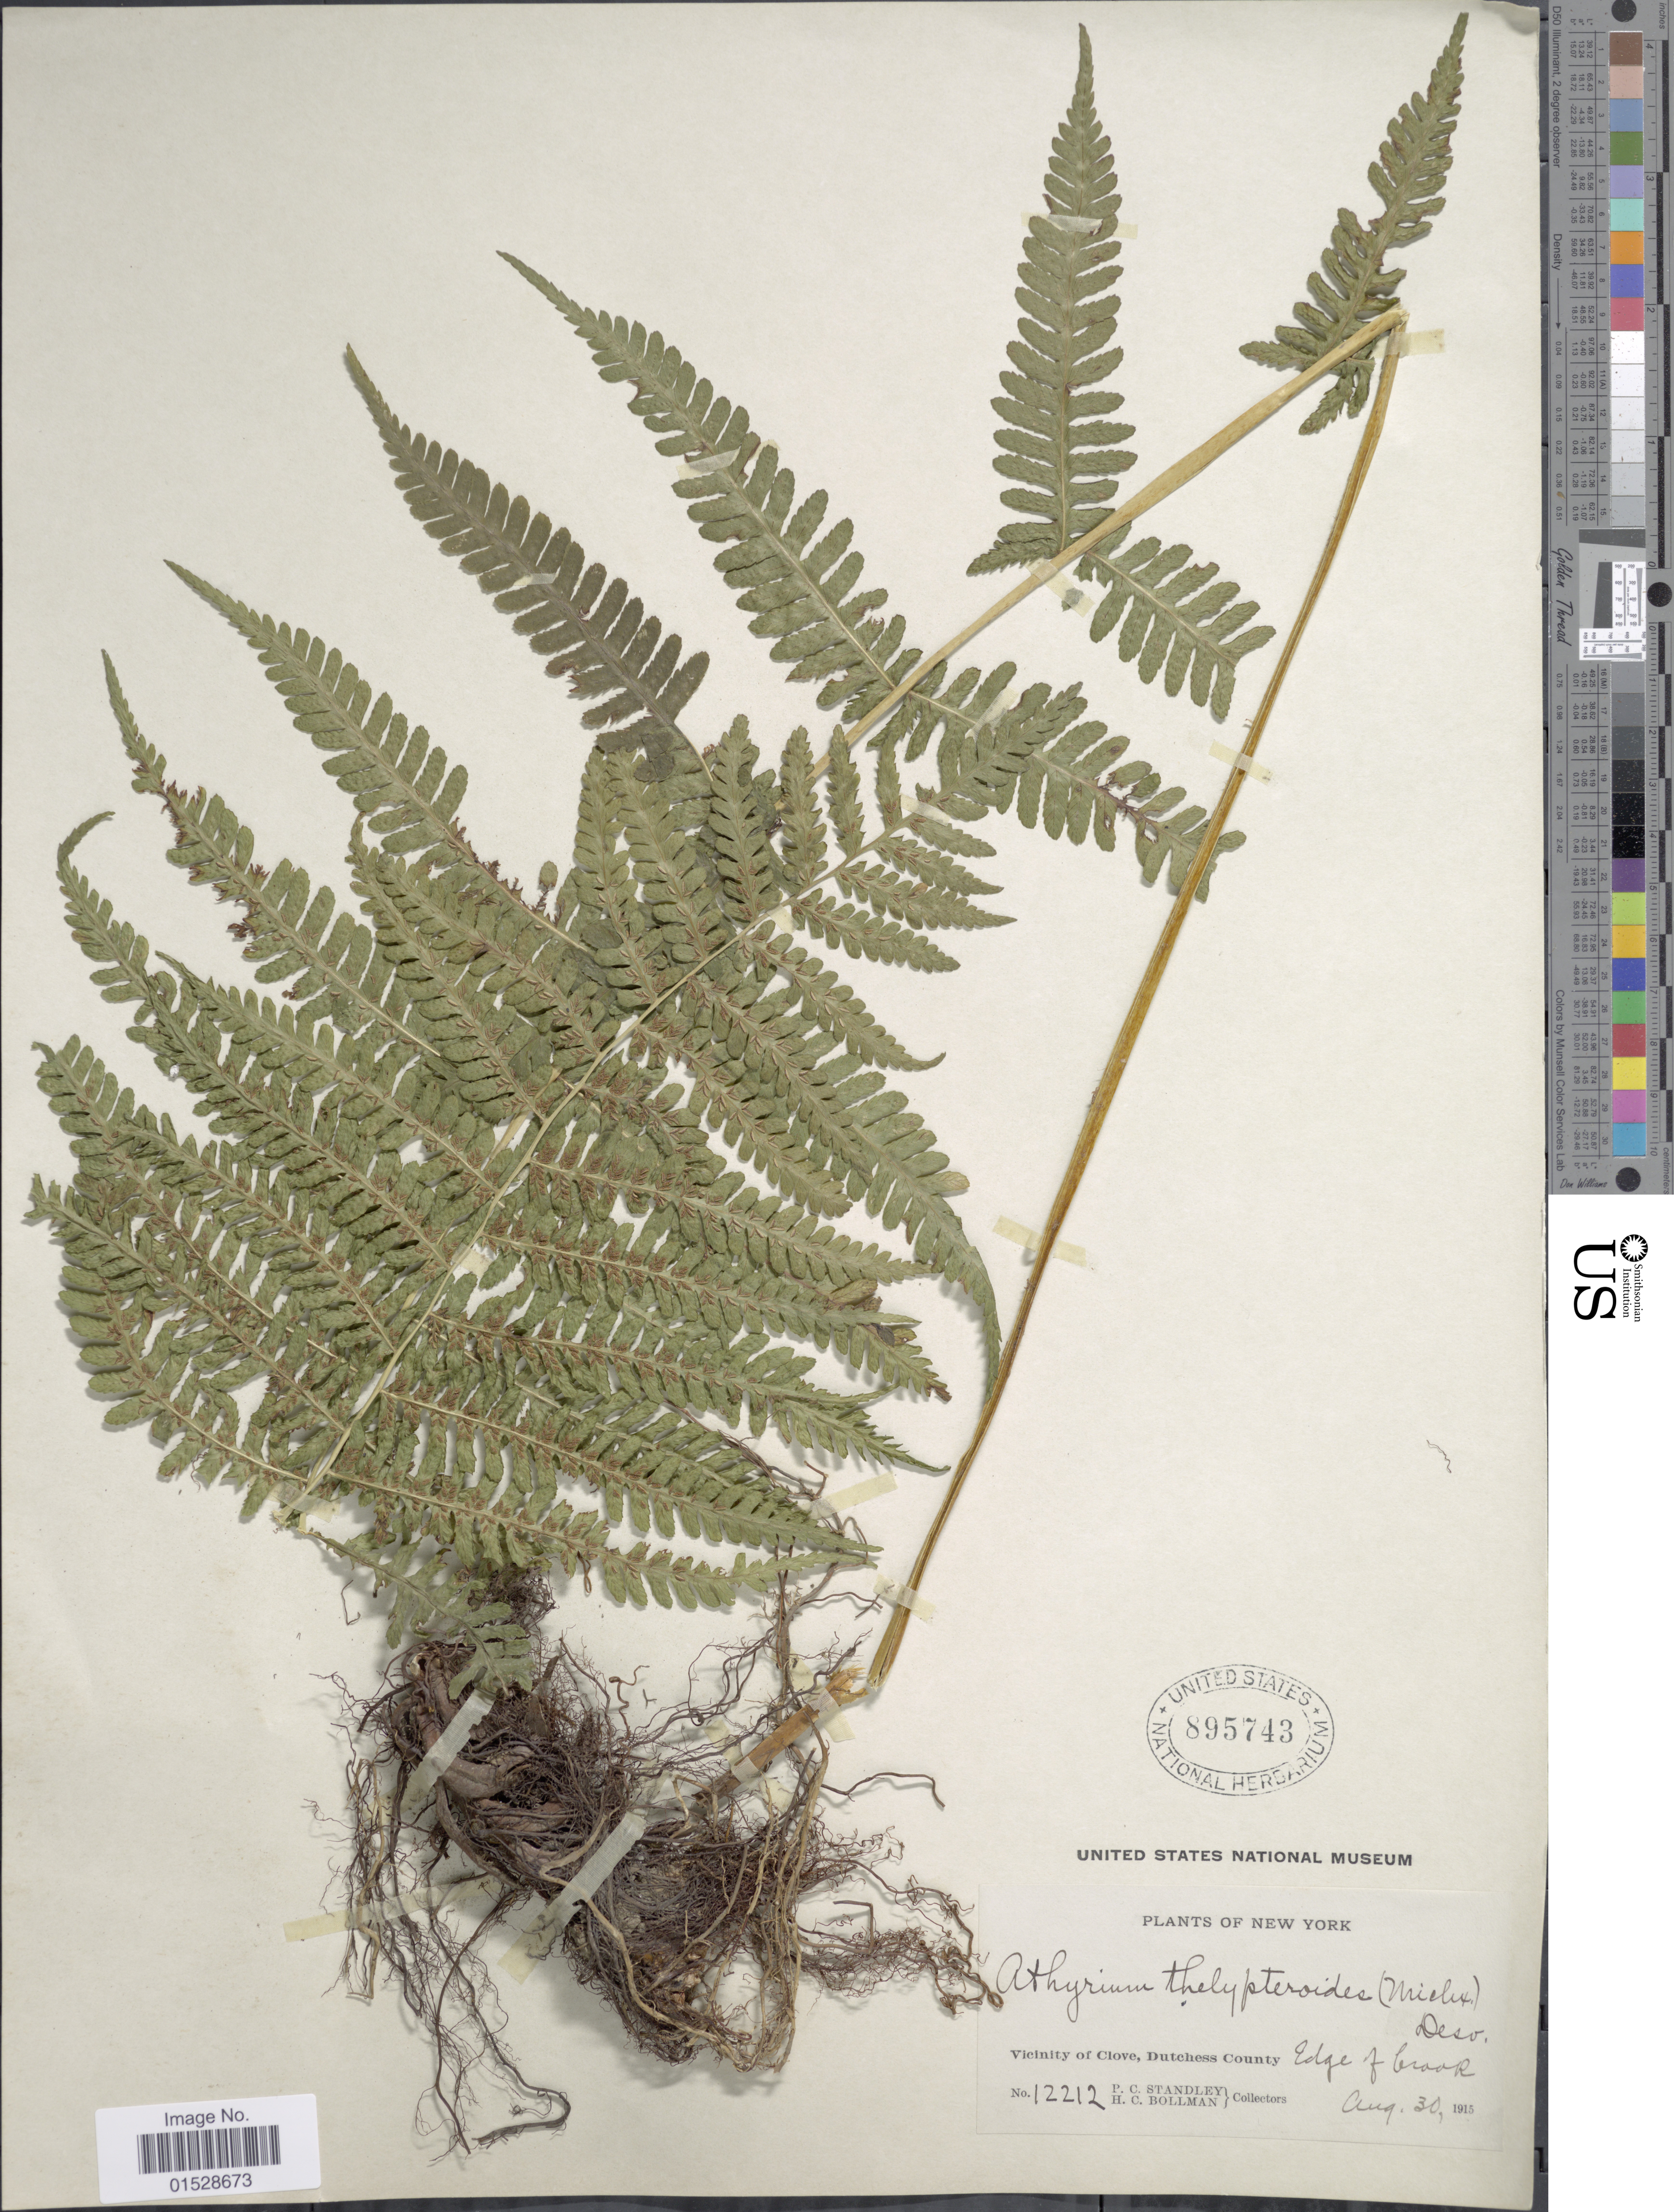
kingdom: Plantae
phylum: Tracheophyta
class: Polypodiopsida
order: Polypodiales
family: Athyriaceae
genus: Deparia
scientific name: Deparia acrostichoides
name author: (Sw.) M. Kato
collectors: P. C. Standley & H. C. Bollman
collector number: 12212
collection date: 1915-08-30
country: United States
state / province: New York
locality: Vicinity of Clove, Dutchess County, edge of Brook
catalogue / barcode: US 895743